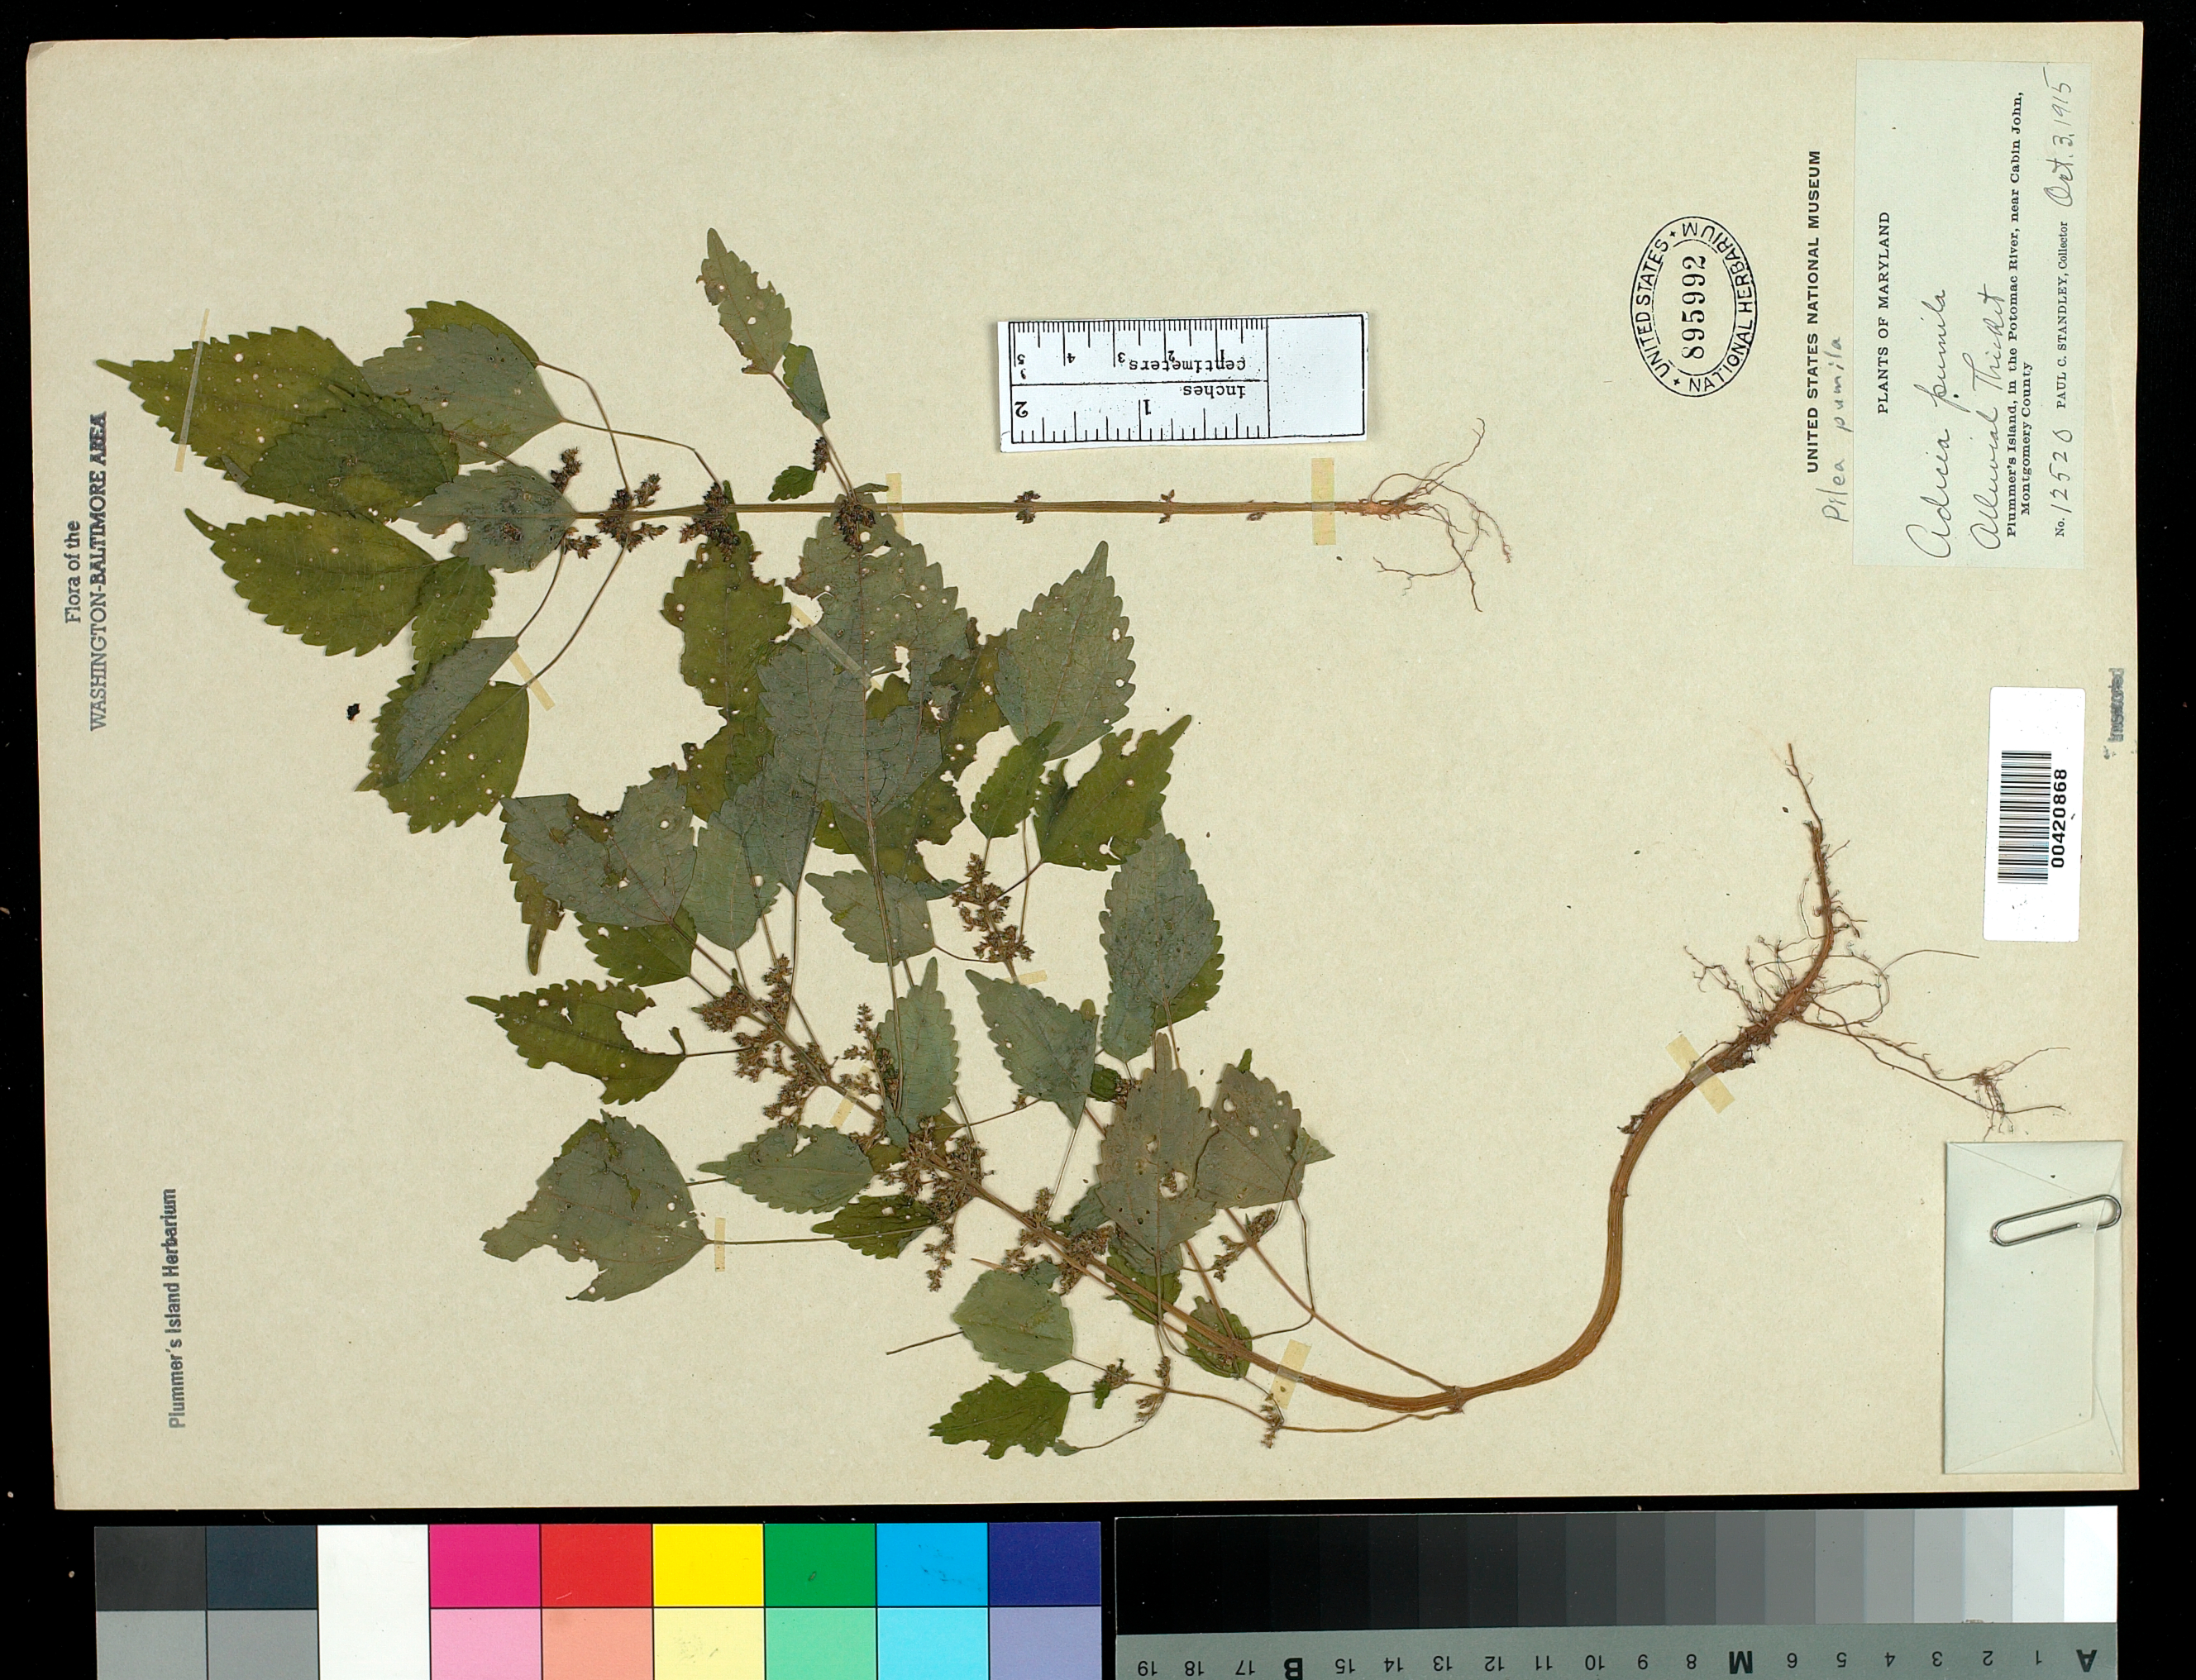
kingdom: Plantae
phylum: Tracheophyta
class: Magnoliopsida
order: Rosales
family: Urticaceae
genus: Pilea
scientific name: Pilea pumila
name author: (L.) A. Gray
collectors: P. C. Standley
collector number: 12520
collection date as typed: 03 Oct 1915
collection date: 1915-10-03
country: United States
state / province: Maryland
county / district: Montgomery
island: Plummers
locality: Plummer's Island C. & O. Canal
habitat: Alluvial thicket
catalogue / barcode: US 895992